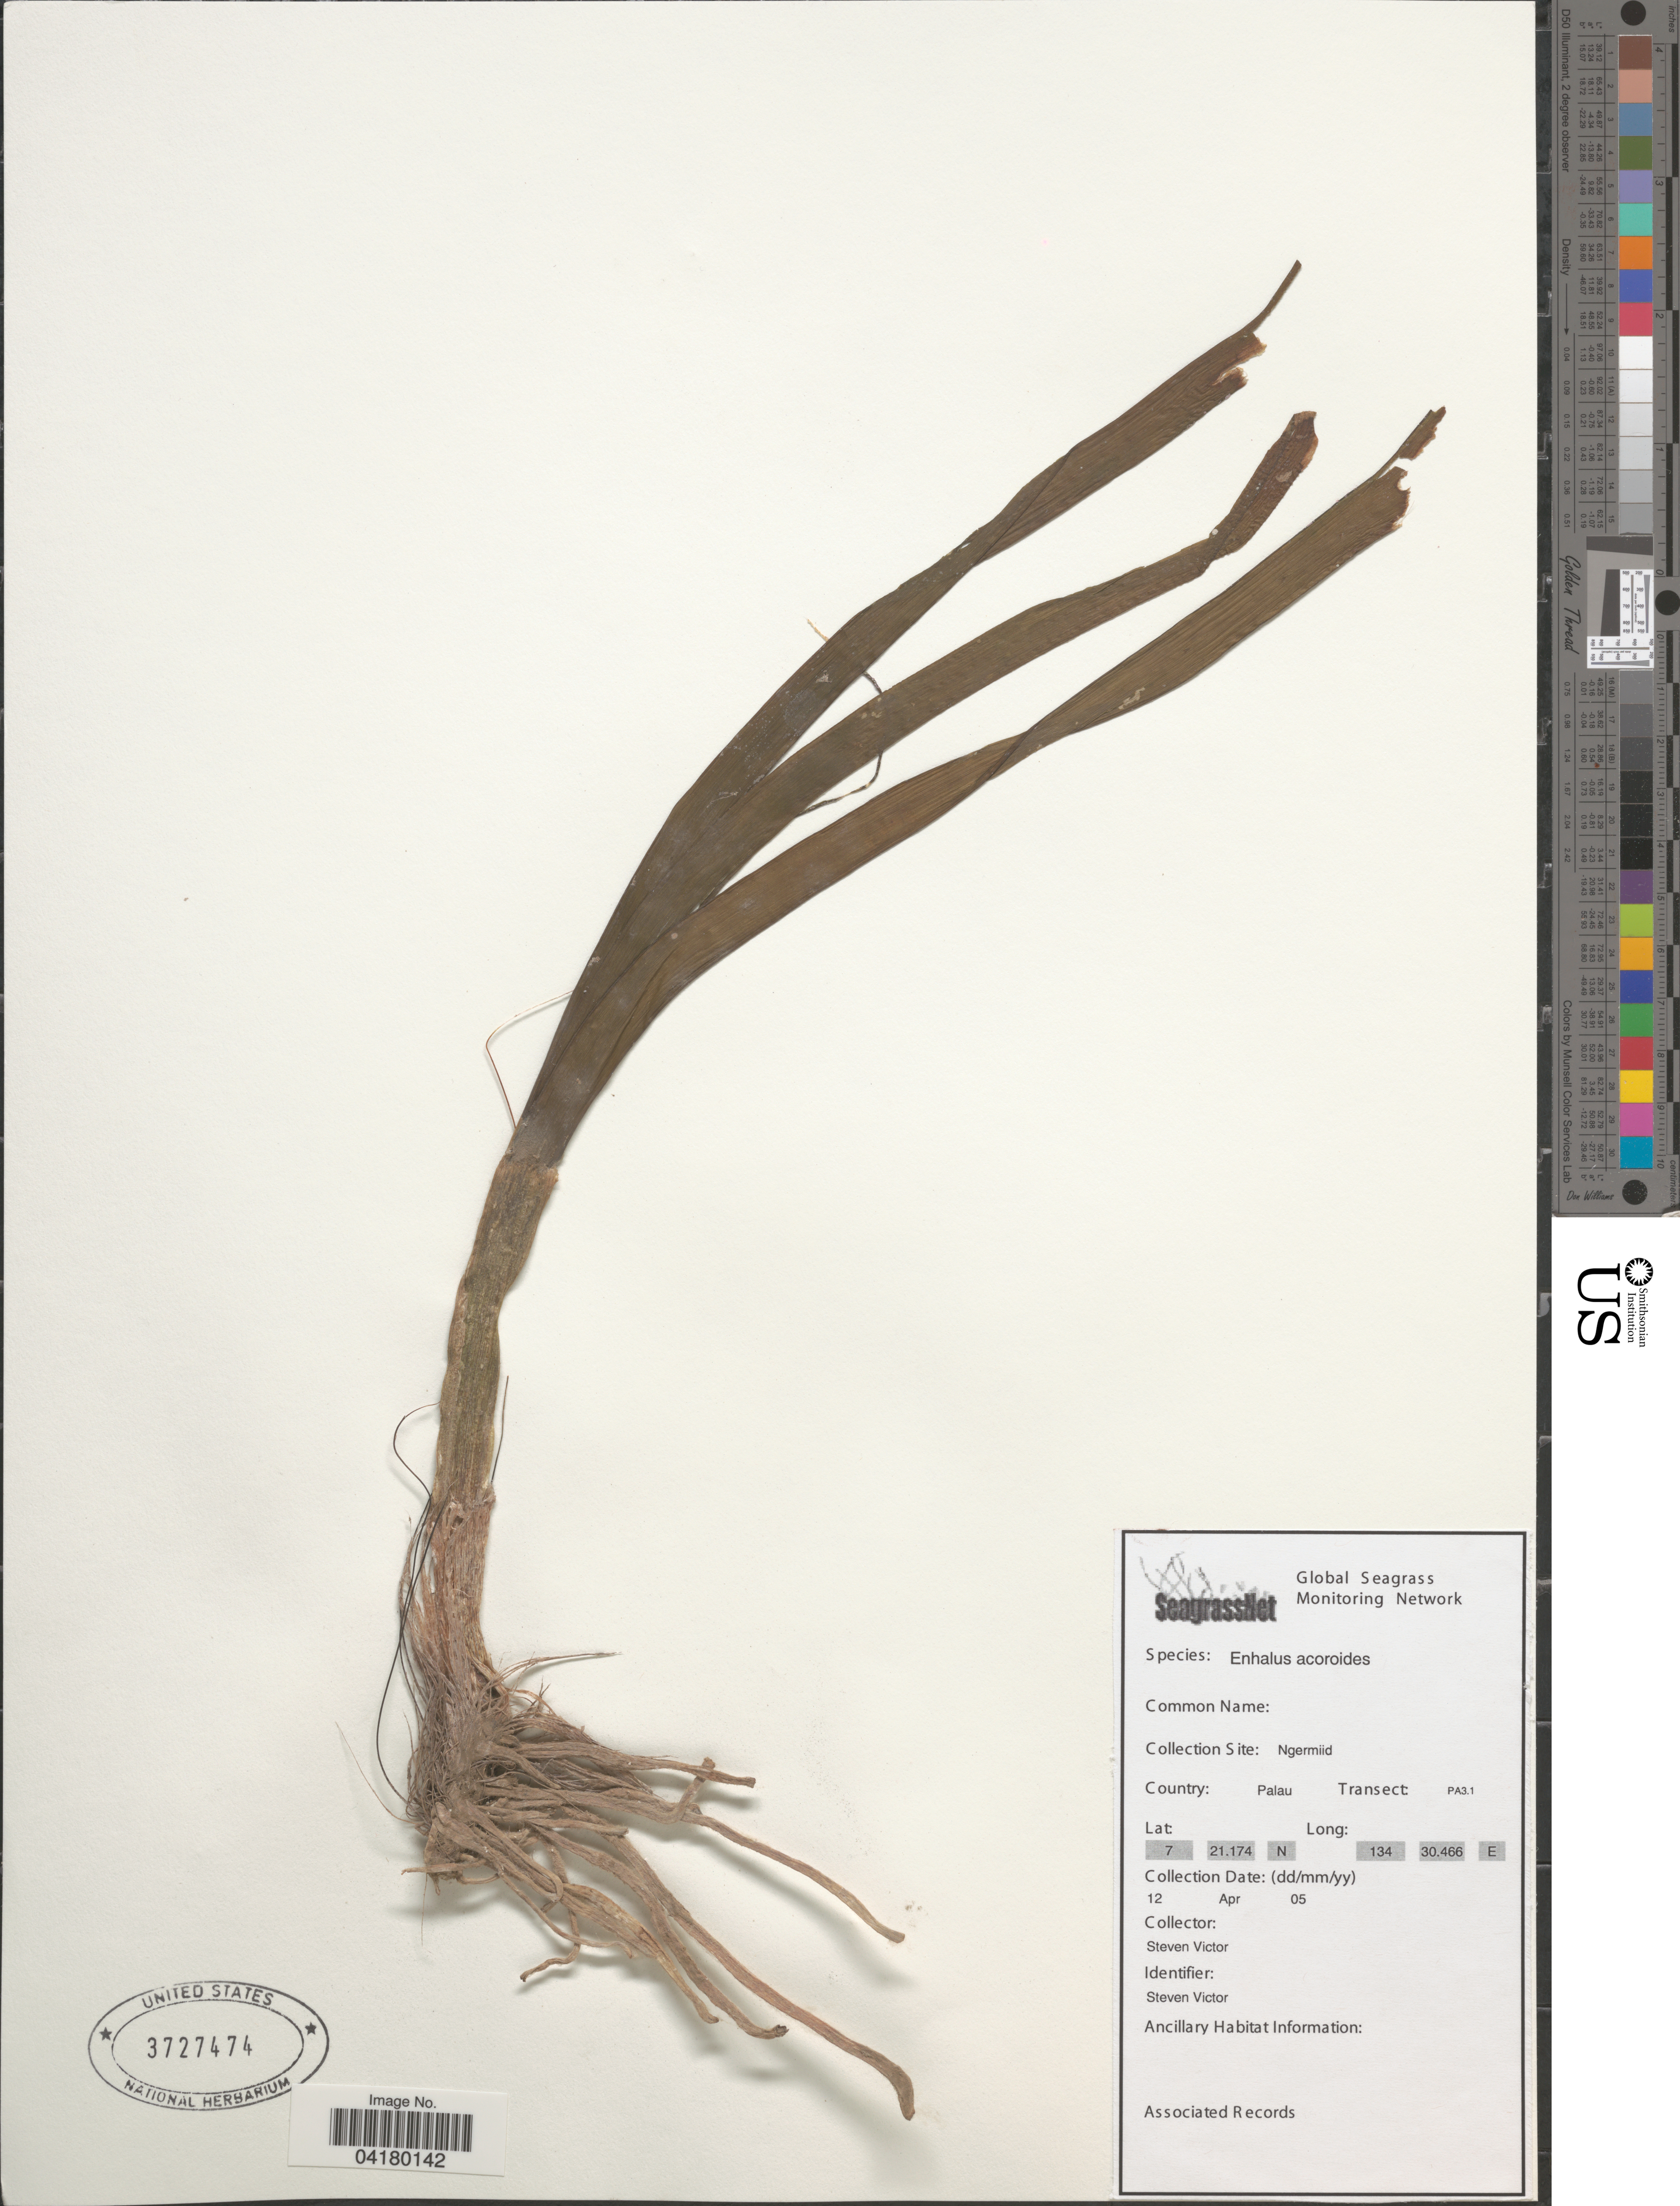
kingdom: Plantae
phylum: Tracheophyta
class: Liliopsida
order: Alismatales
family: Hydrocharitaceae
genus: Enhalus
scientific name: Enhalus acoroides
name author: (L. f.) Royle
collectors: S. Victor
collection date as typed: Transcribed d/m/y: 12/4/5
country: Palau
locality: Collection Site: Ngermiid. Country: Palau. Transect: PA3.1.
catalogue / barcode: US 3727474